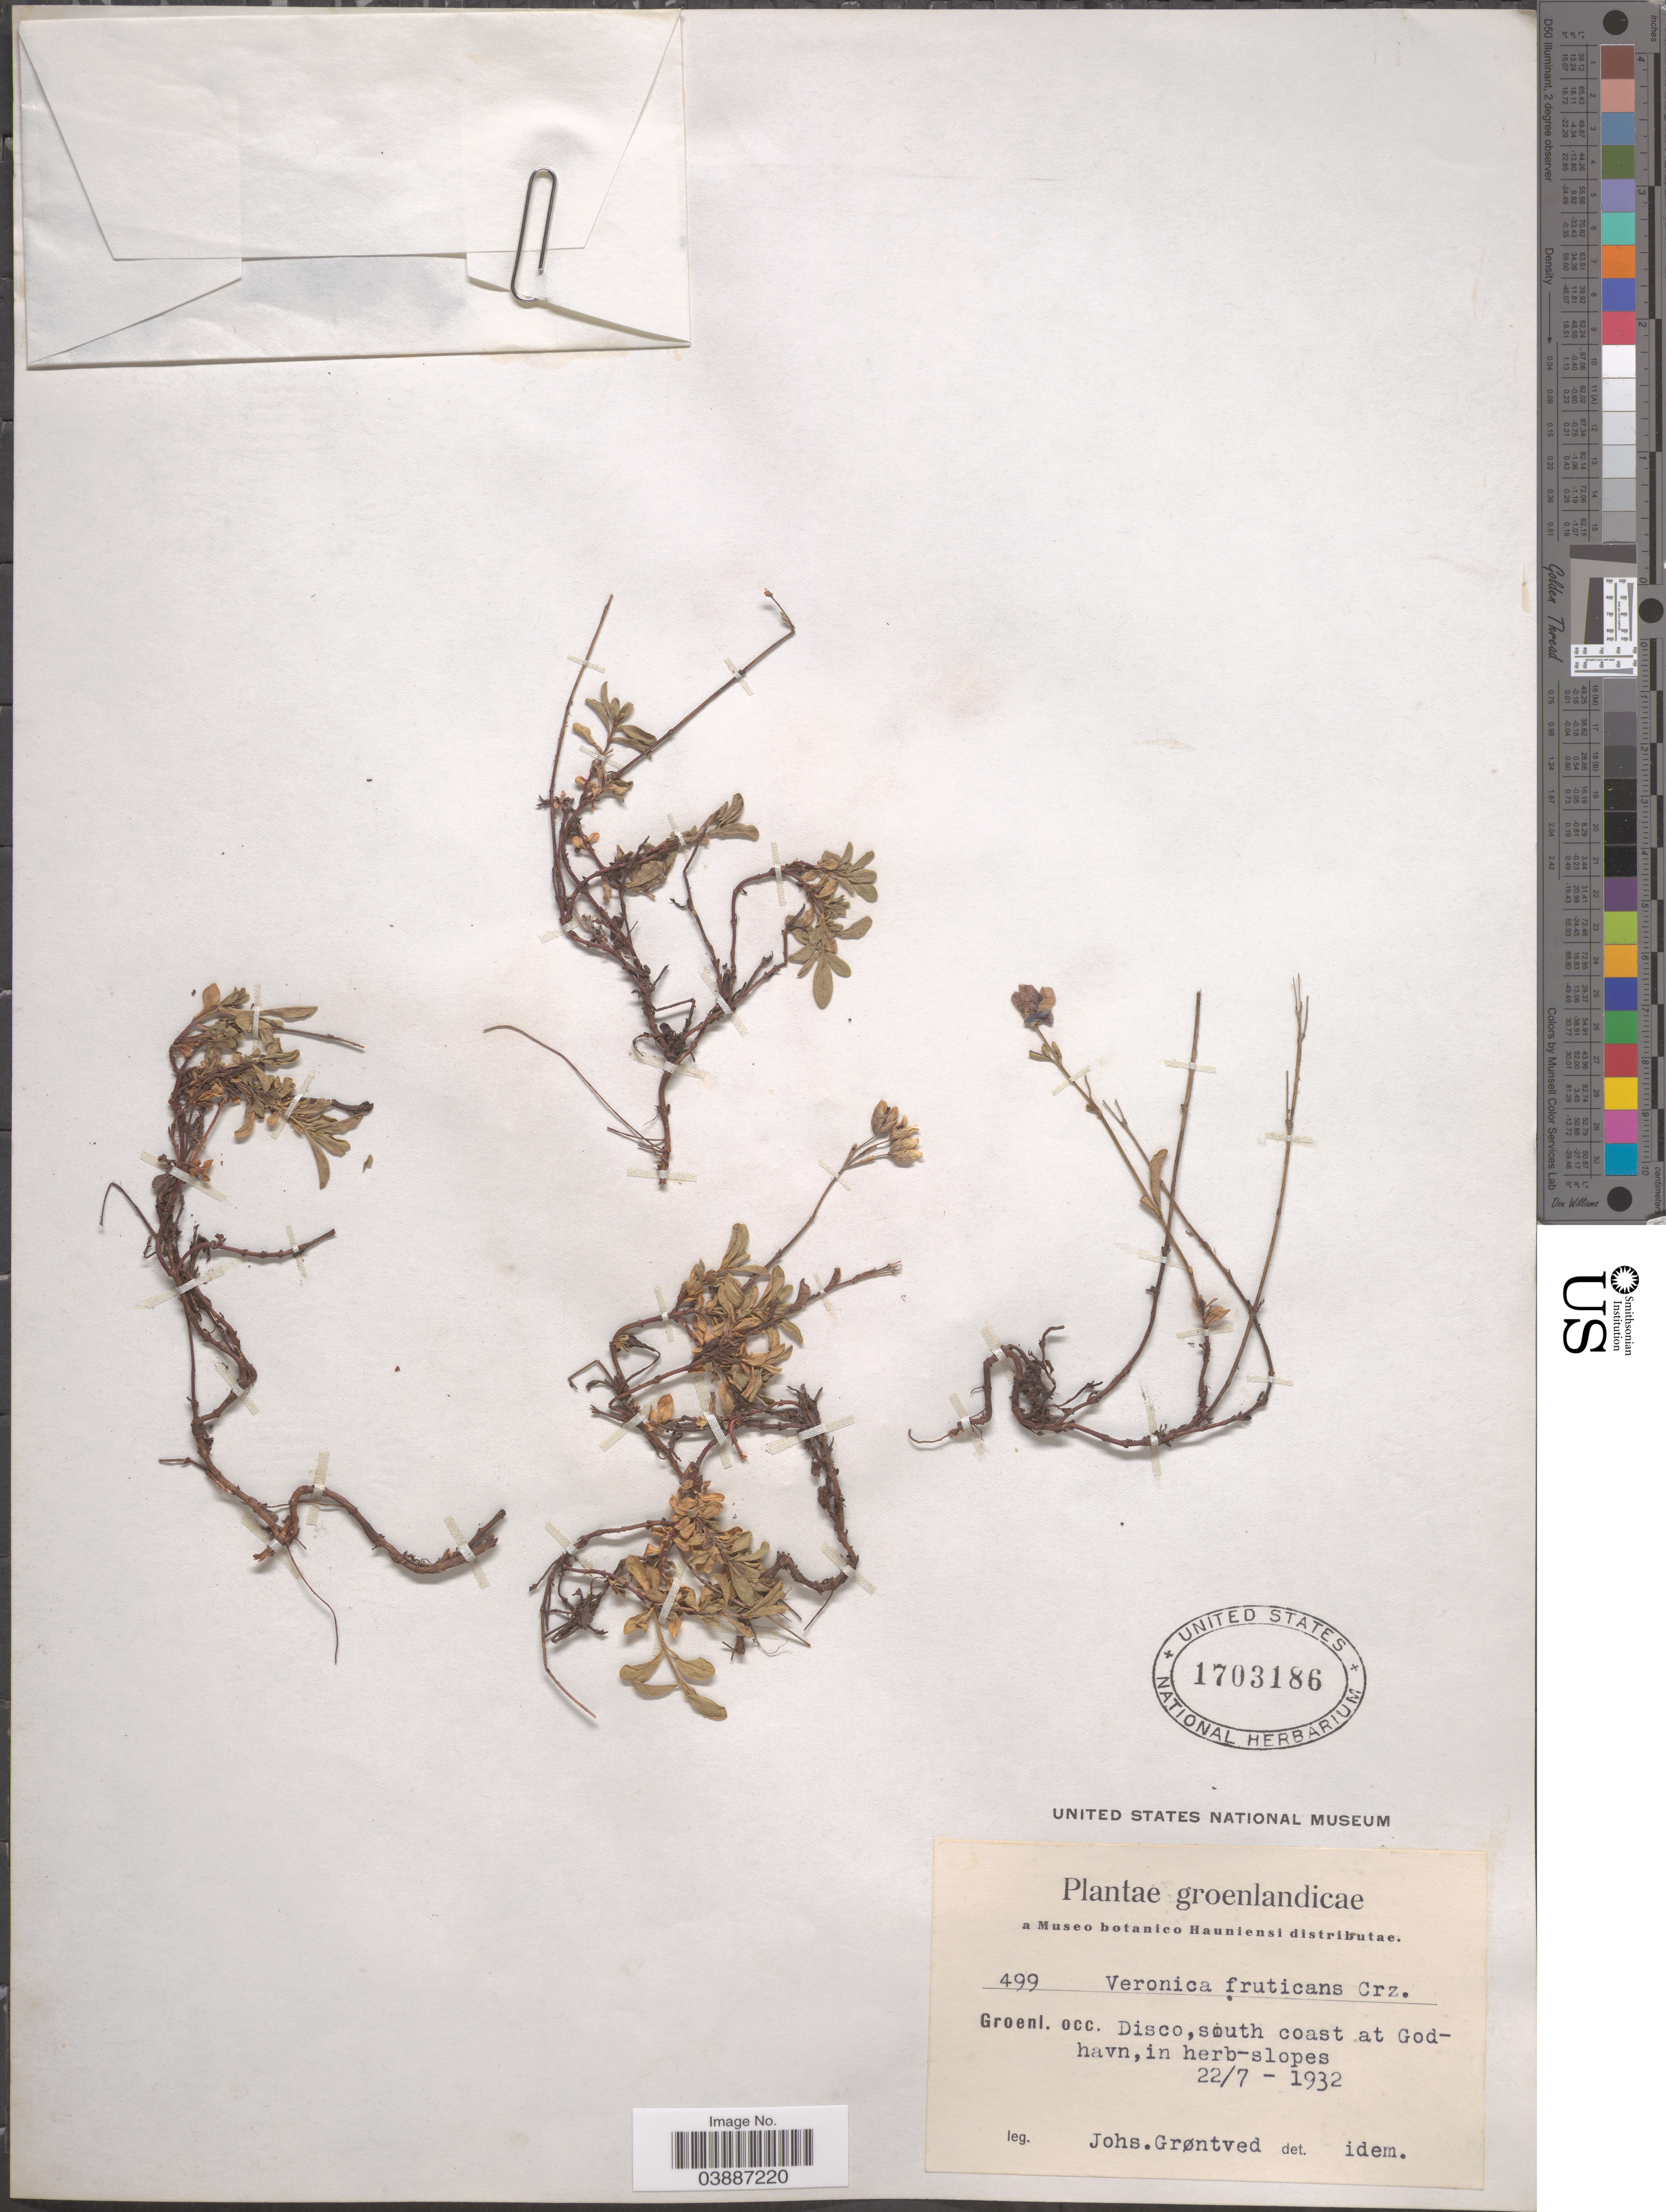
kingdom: Plantae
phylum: Tracheophyta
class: Magnoliopsida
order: Lamiales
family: Plantaginaceae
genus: Veronica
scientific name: Veronica fruticans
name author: Jacq.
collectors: J. Grøntved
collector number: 499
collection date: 1932-07-22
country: Greenland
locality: Groenlandicae. Groenl. occ. Disco, south coast at Godhavn.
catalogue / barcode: US 1703186